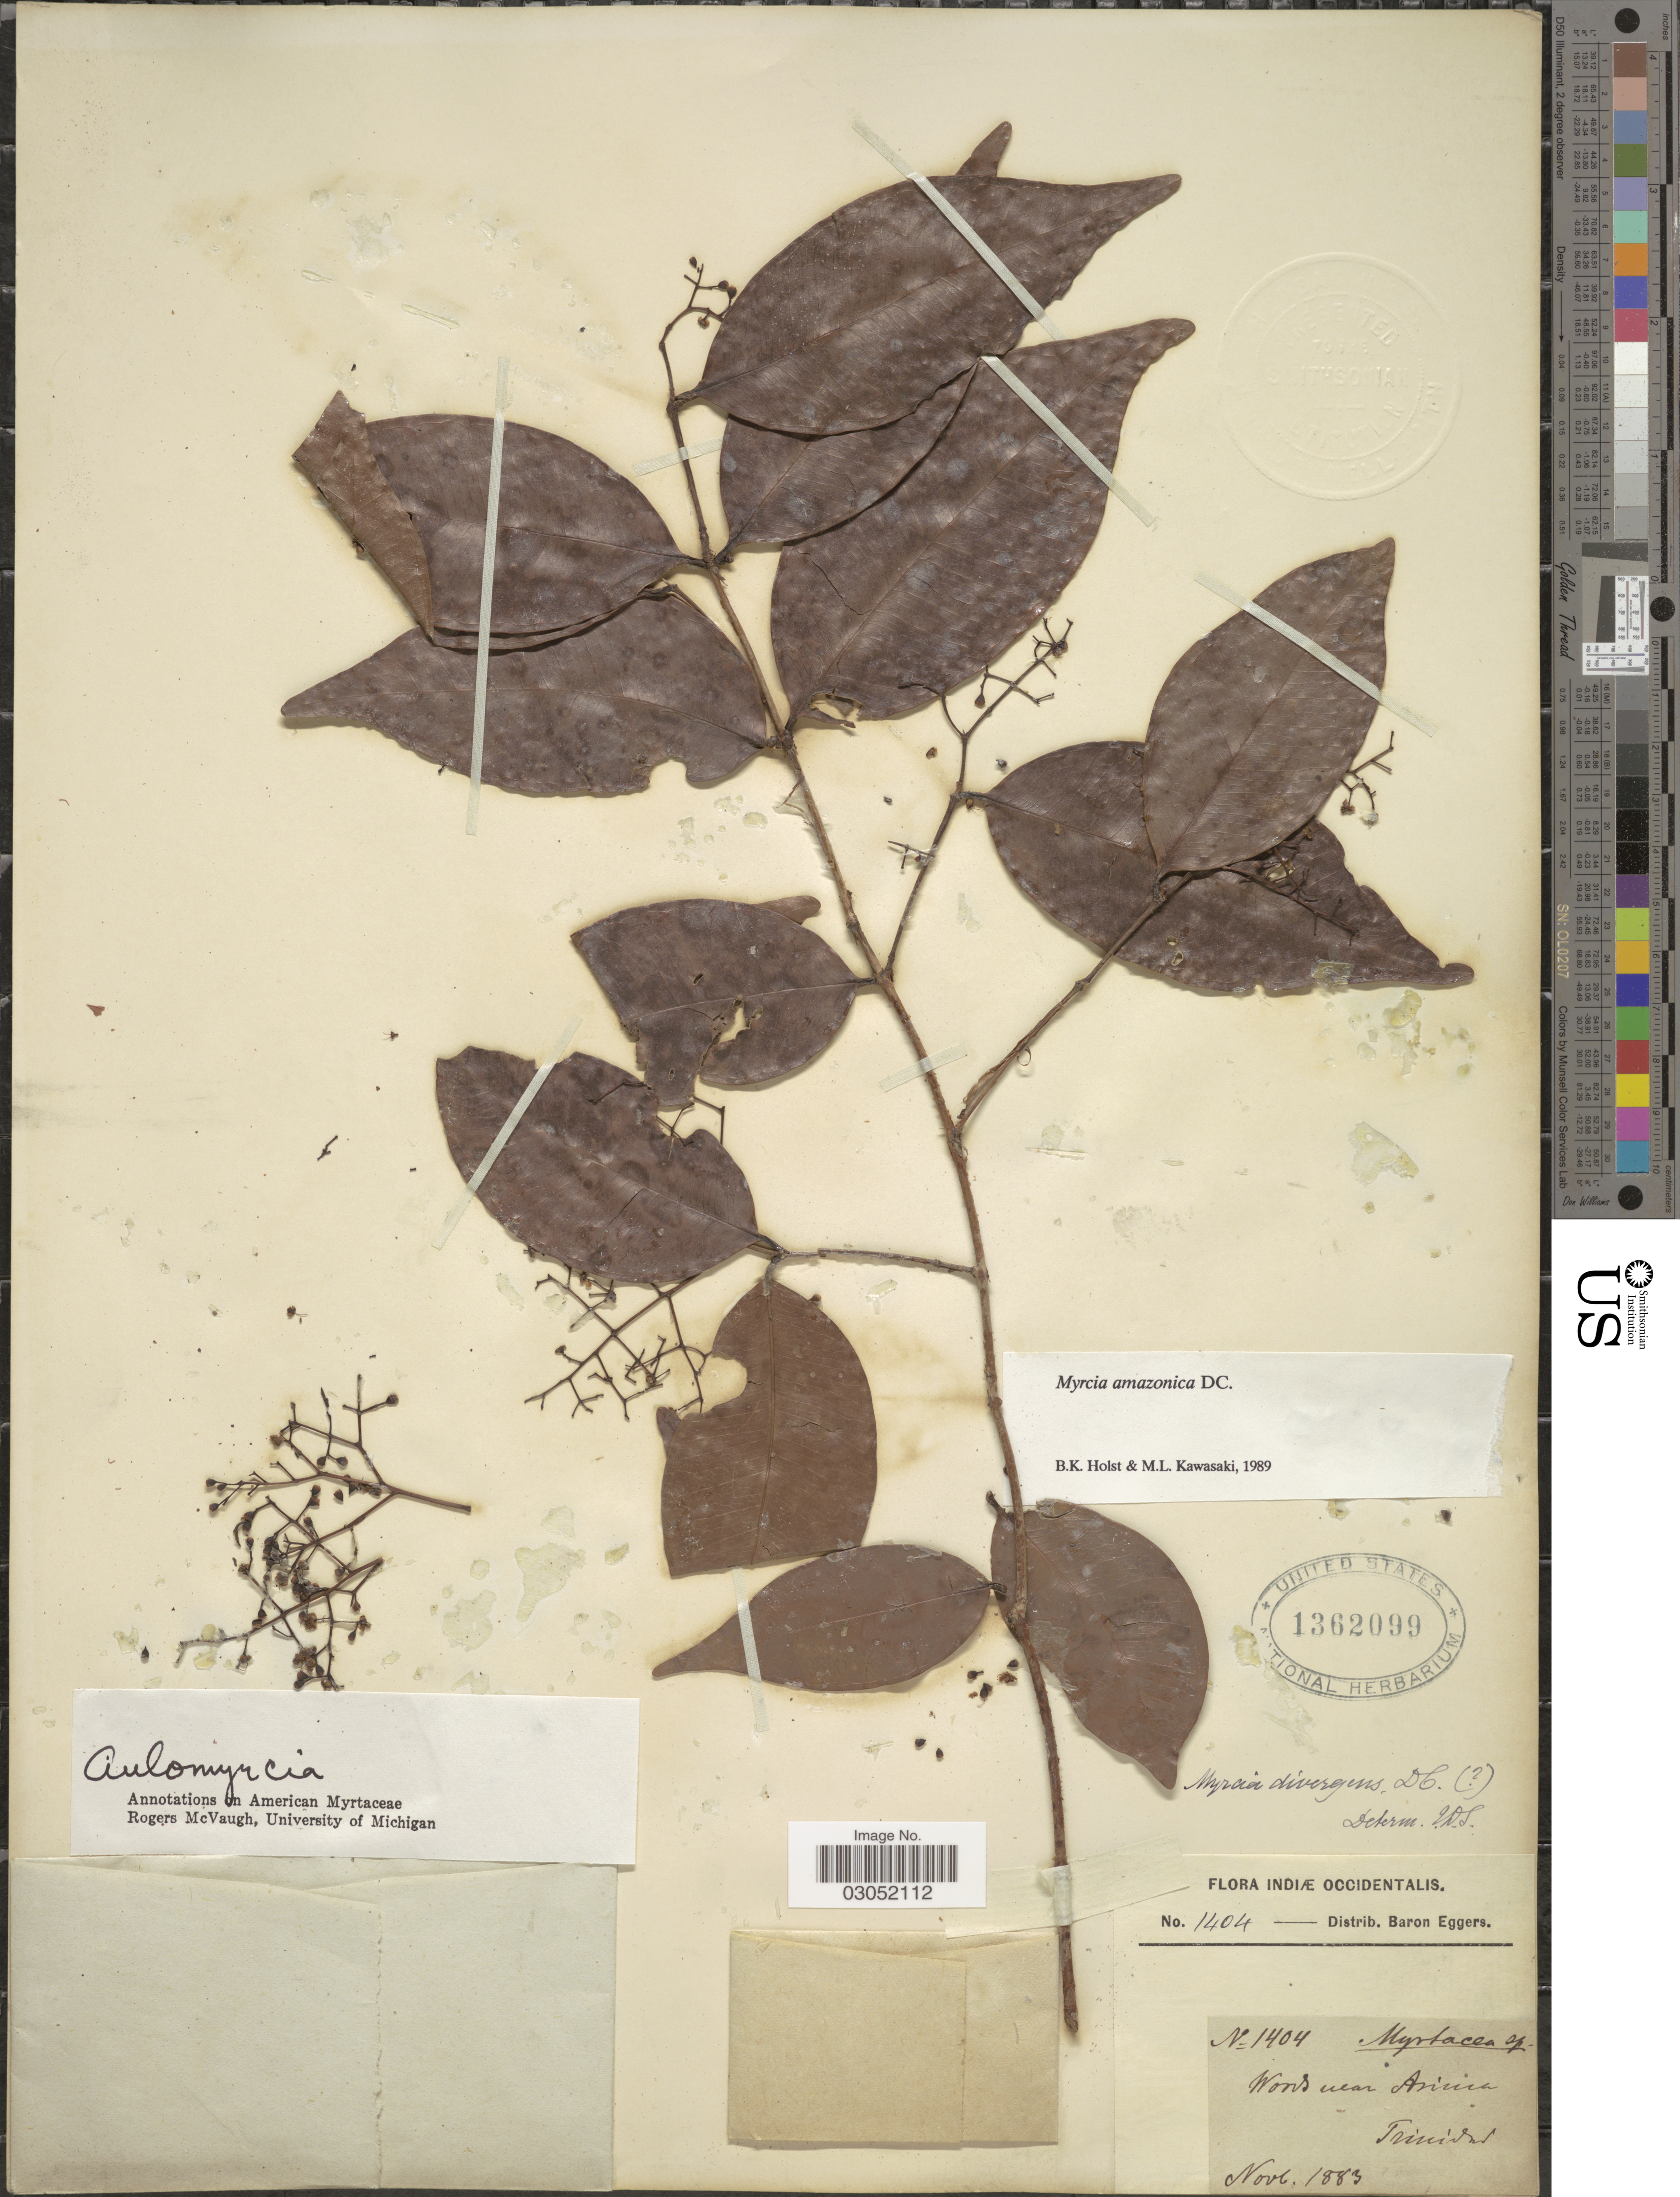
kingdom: Plantae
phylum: Tracheophyta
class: Magnoliopsida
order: Myrtales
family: Myrtaceae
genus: Myrcia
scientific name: Myrcia amazonica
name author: DC.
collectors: B. Eggers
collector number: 1404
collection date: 1883-11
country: Trinidad and Tobago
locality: Indiæ Occidentalis. Trinidad.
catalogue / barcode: US 1362099